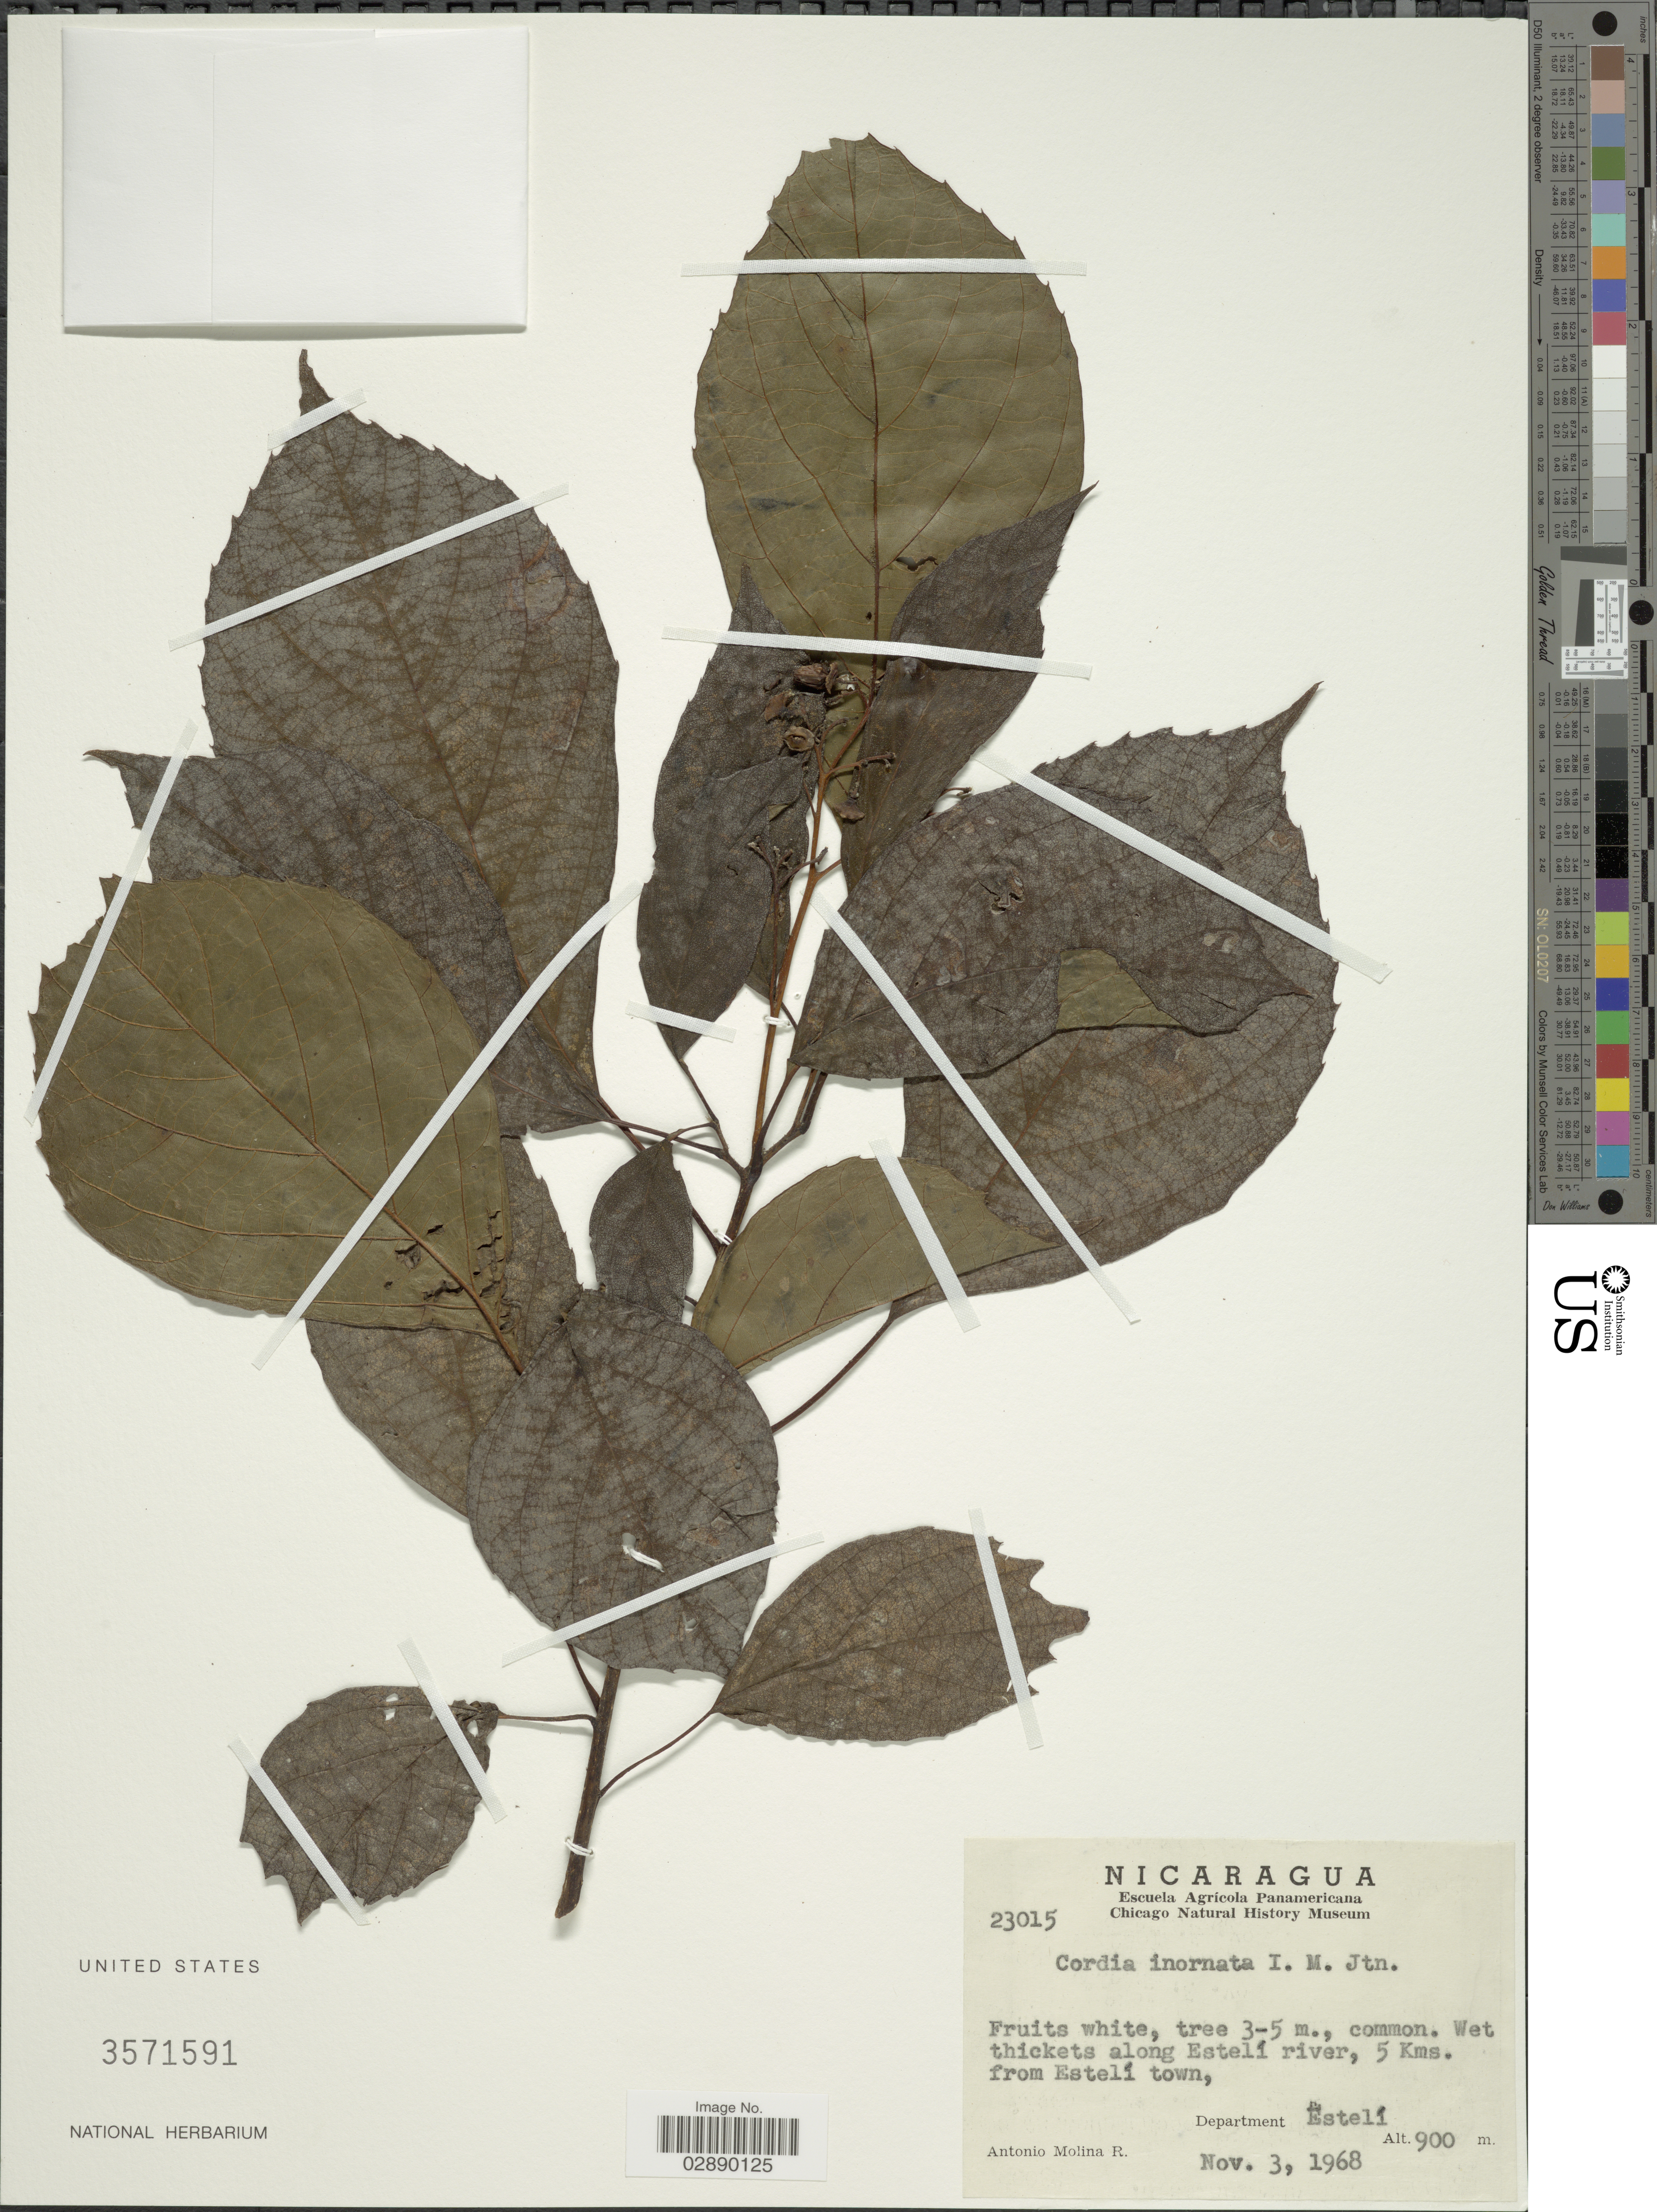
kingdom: Plantae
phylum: Tracheophyta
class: Magnoliopsida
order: Boraginales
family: Cordiaceae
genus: Cordia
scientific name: Cordia salvadorensis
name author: Standl.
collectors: A. Molina R.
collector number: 23015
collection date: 1968-11-03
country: Nicaragua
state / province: Esteli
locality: Wet thickets along Estelí river, 5 Kms. from Estelí town, Department Estelí.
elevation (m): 900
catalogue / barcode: US 3571591